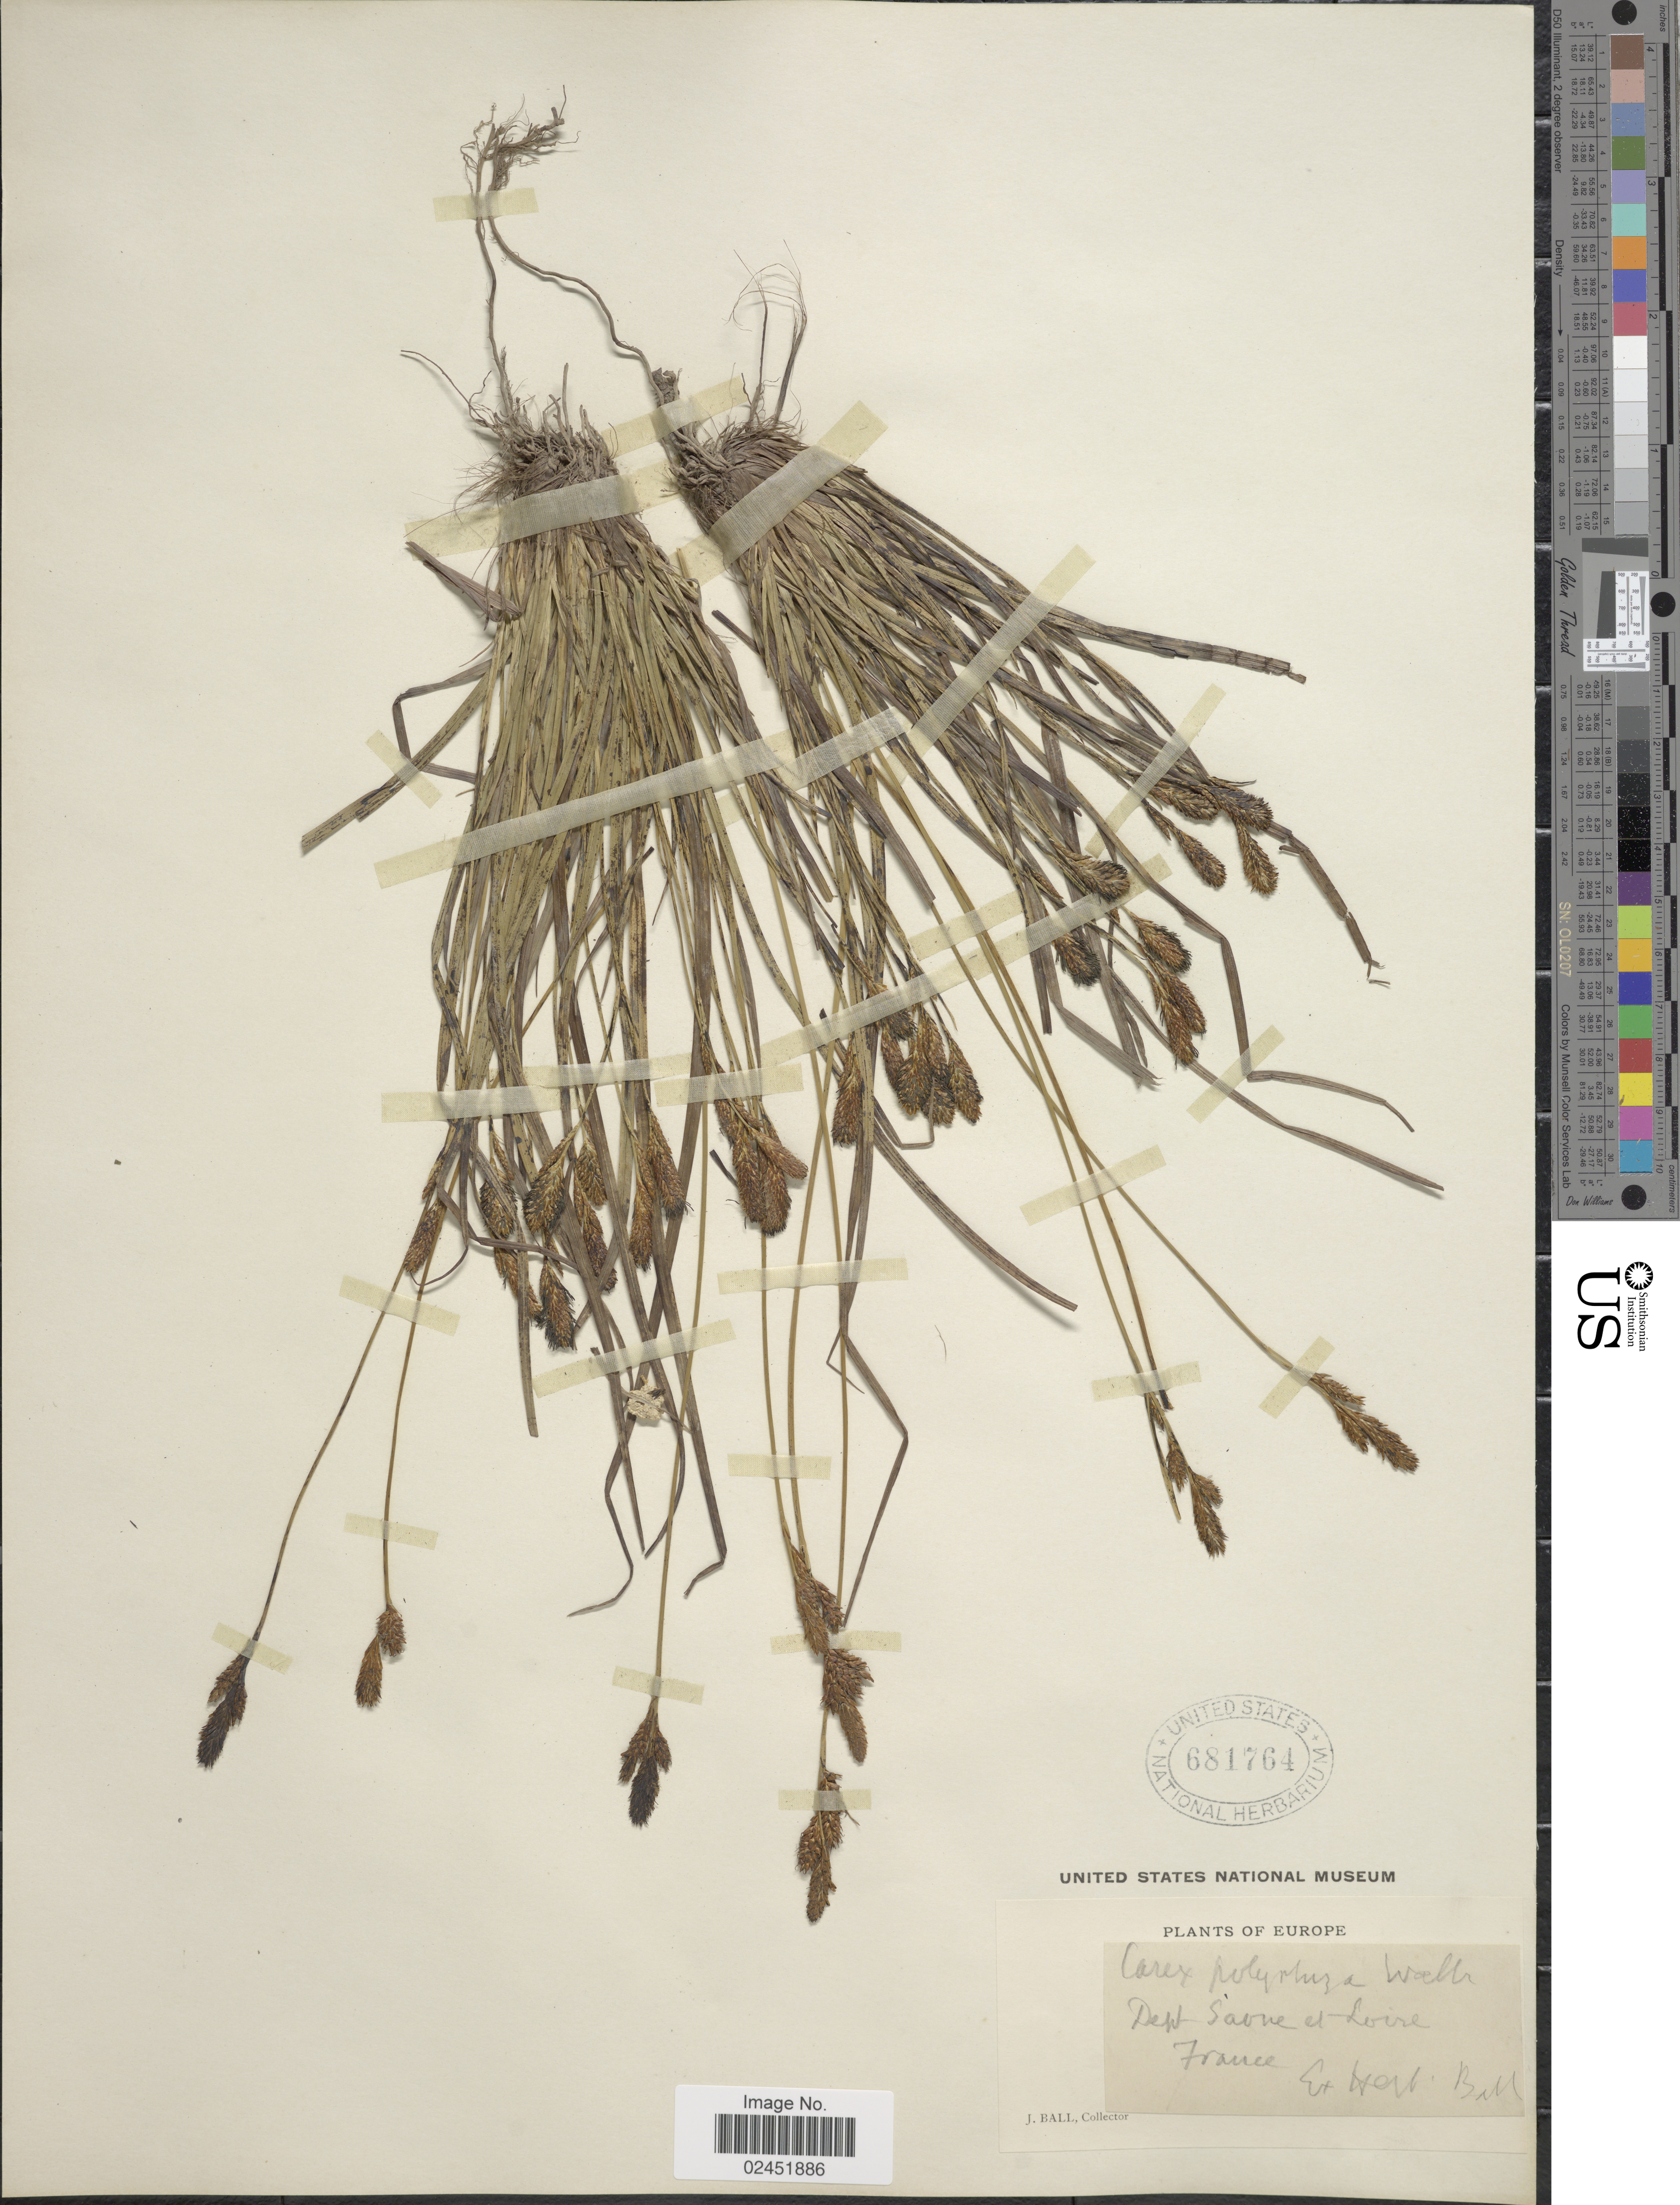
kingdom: Plantae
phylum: Tracheophyta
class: Liliopsida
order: Poales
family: Cyperaceae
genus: Carex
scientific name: Carex umbrosa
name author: Host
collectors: J. Ball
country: France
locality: Dept. Saoune et Loire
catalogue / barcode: US 681764